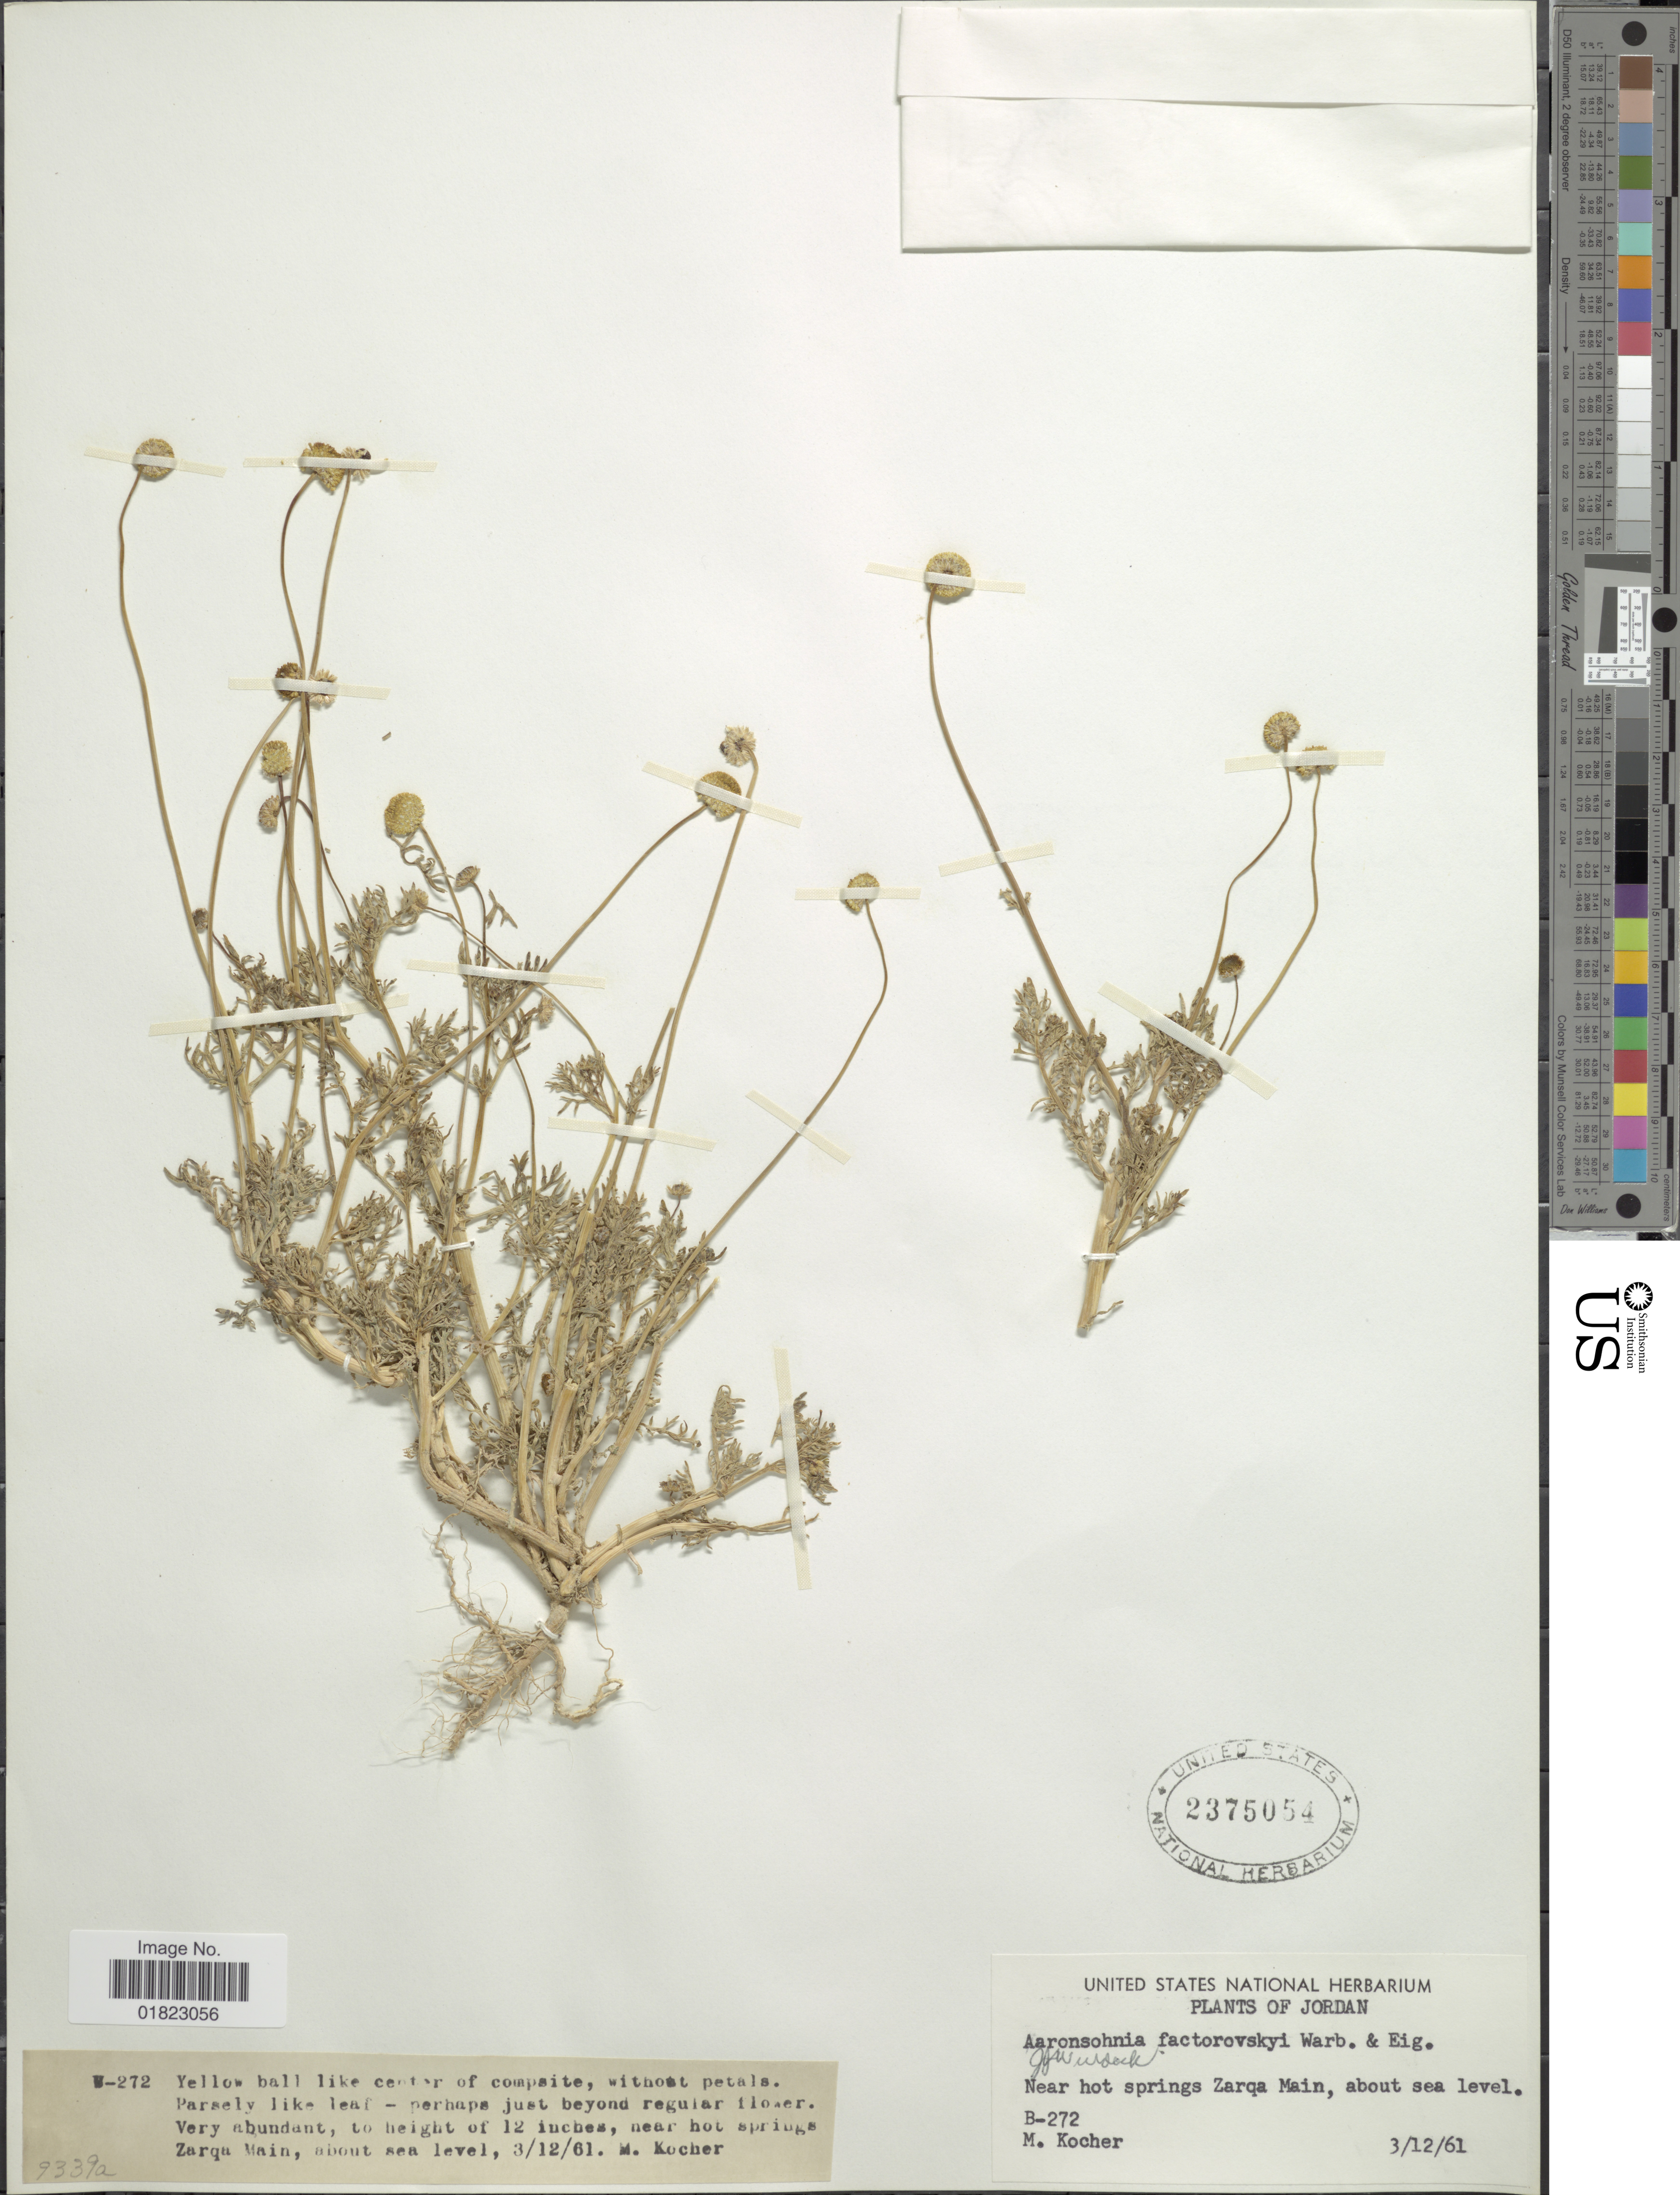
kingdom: Plantae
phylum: Tracheophyta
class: Magnoliopsida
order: Asterales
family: Asteraceae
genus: Aaronsohnia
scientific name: Aaronsohnia factorovskyi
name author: Warb. & Eig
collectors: M. Kocher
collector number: B-272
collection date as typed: Transcribed d/m/y: 12/3/61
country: Jordan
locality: Jordan. near hot springs Zarqa Main.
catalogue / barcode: US 2375054